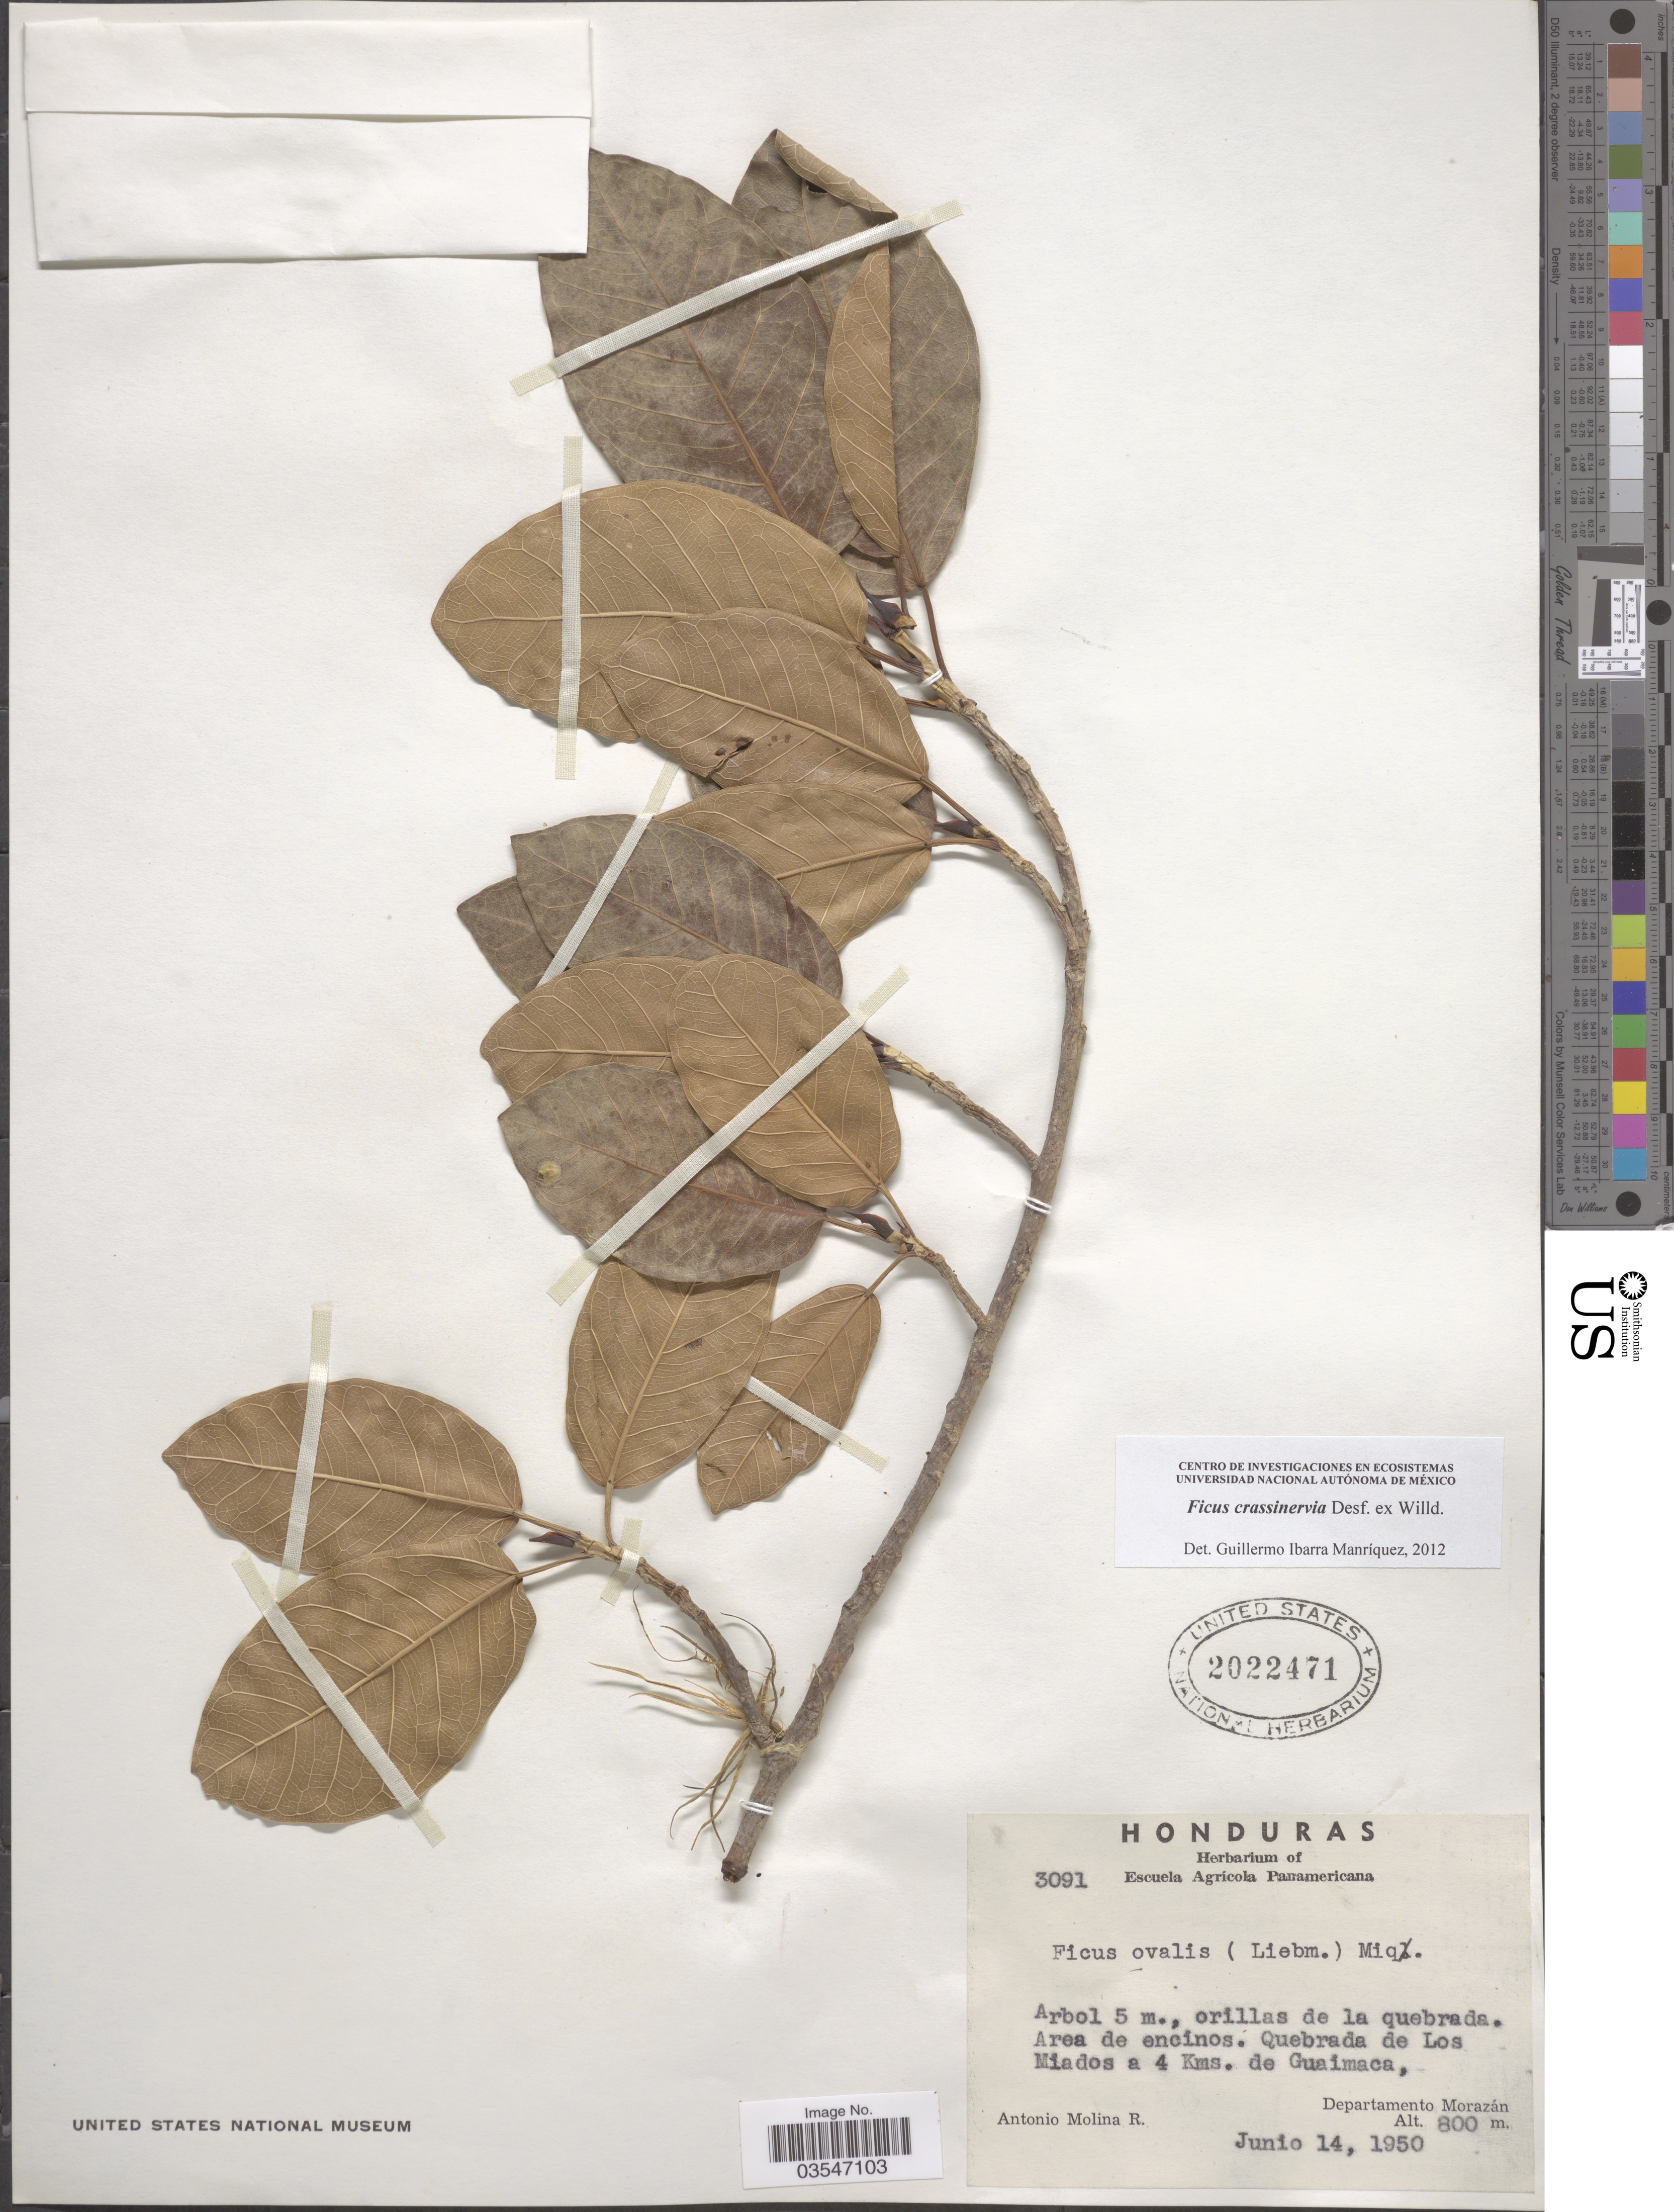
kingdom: Plantae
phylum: Tracheophyta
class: Magnoliopsida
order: Rosales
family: Moraceae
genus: Ficus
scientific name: Ficus crassinervia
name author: Desf. ex Willd.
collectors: A. Molina R.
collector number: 3091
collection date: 1950-06-14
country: El Salvador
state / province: Morazan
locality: Orillas de la quebrada. Area de encinos. Quebrada de Los Miados a 4 Kms. de Guaimaca, Departamento Morazán.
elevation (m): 800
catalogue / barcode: US 2022471